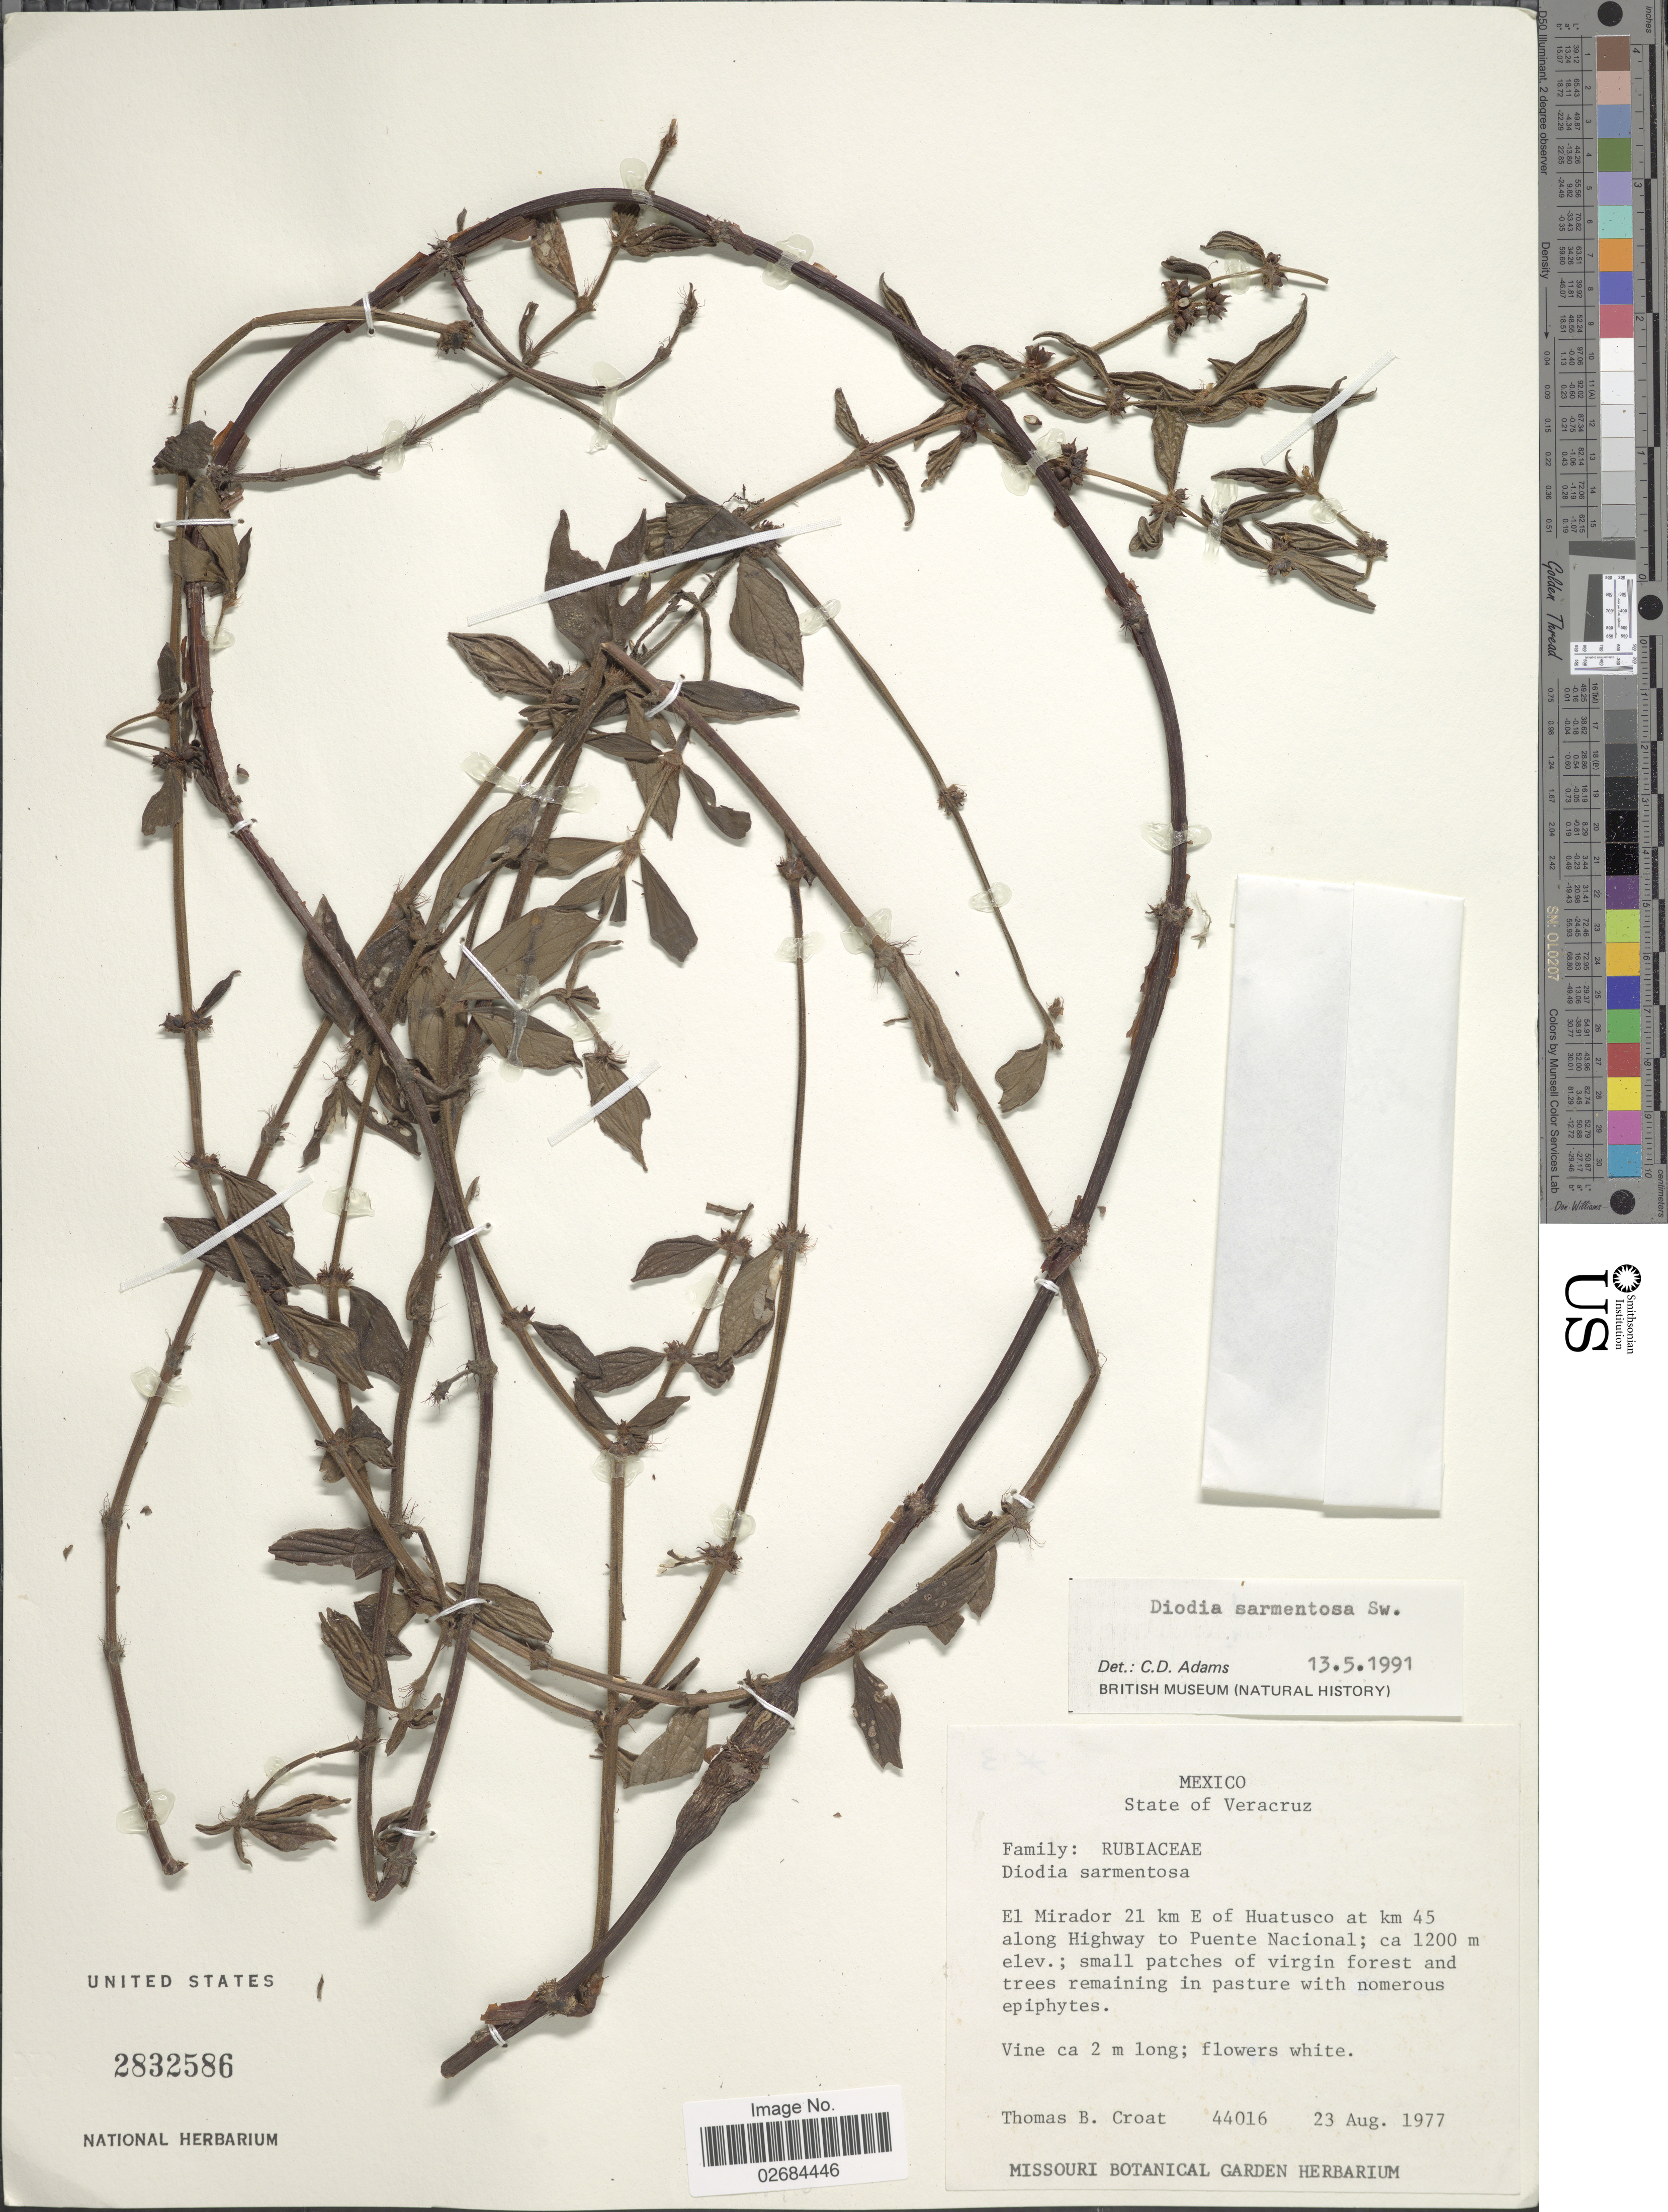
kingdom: Plantae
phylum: Tracheophyta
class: Magnoliopsida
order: Gentianales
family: Rubiaceae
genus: Diodia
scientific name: Diodia sarmentosa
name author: Sw.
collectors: T. B. Croat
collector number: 44016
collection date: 1977-08-23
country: Mexico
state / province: Veracruz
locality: Veracruz. El Mirador 21 km E of Huatusco at km 45 along Highway to Puente Nacional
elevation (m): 1200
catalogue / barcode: US 2832586